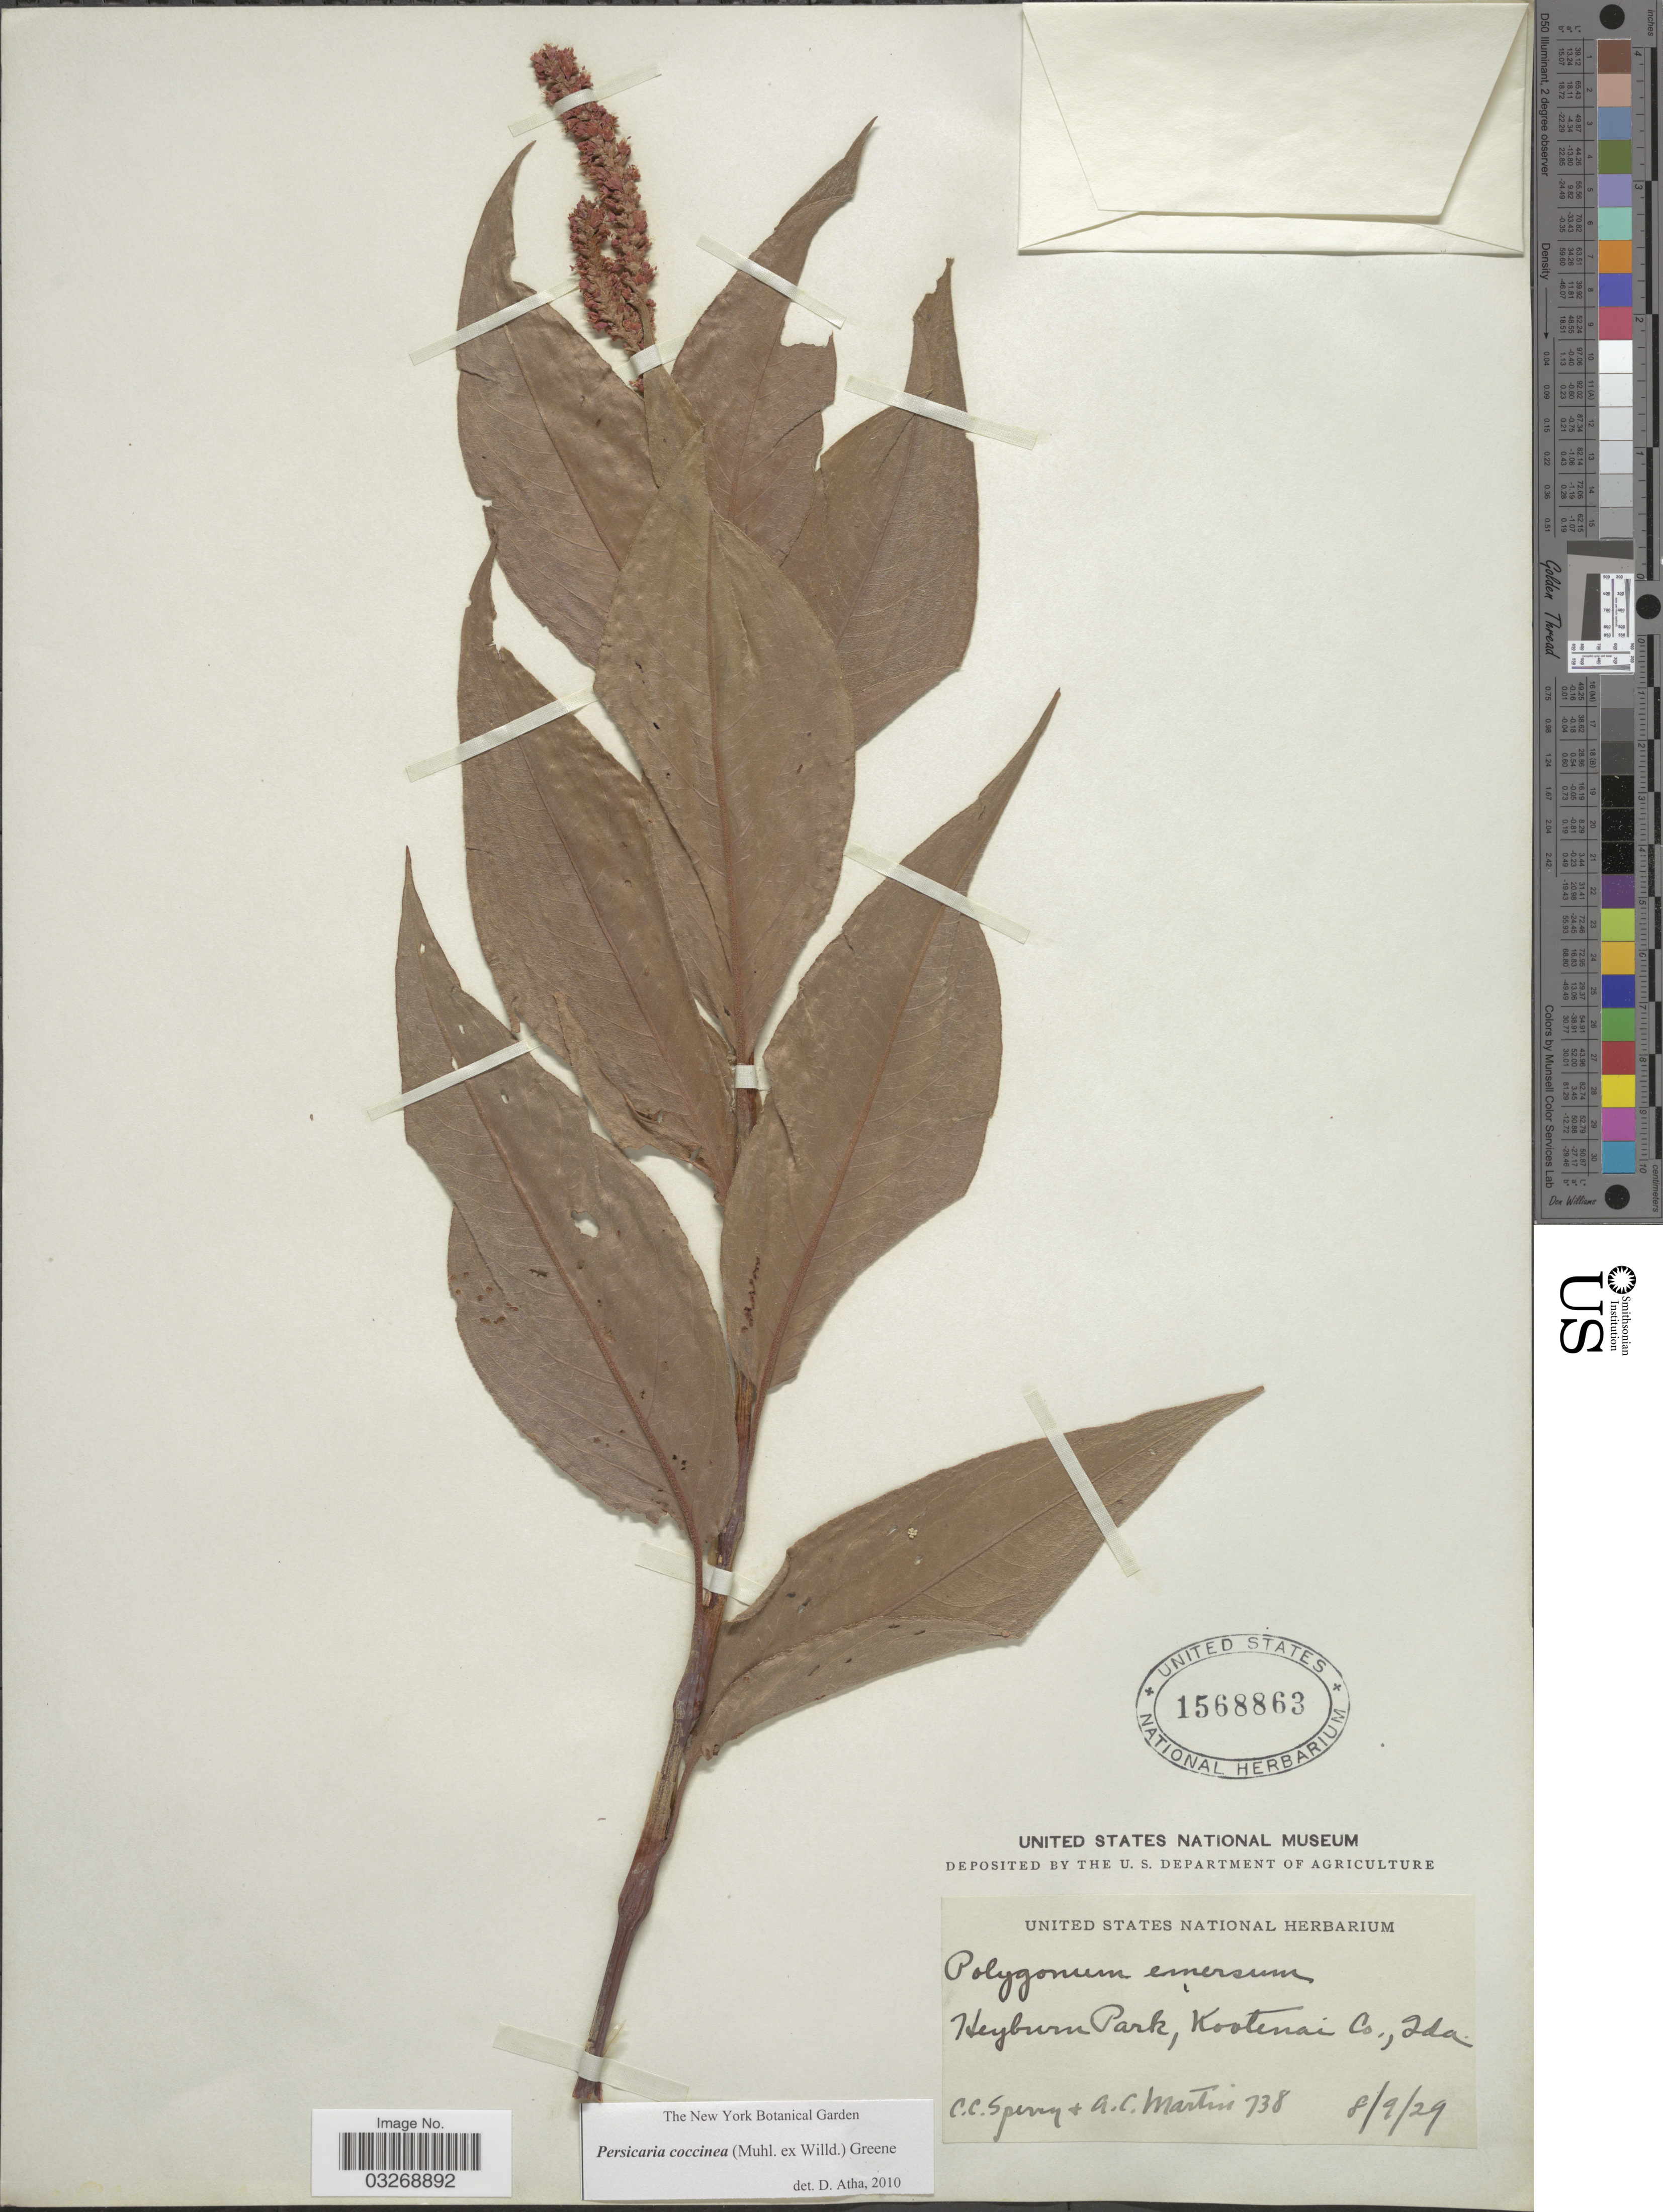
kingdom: Plantae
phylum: Tracheophyta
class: Magnoliopsida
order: Caryophyllales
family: Polygonaceae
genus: Persicaria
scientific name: Persicaria coccinea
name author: (Muhl. ex Willd.) Greene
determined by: Atha, D. E.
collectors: C. C. Perry & A. Martins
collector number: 738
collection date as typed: Transcribed d/m/y: 9/8/29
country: United States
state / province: Idaho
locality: Heyburn Park, Kootenai Co.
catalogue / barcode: US 1568863